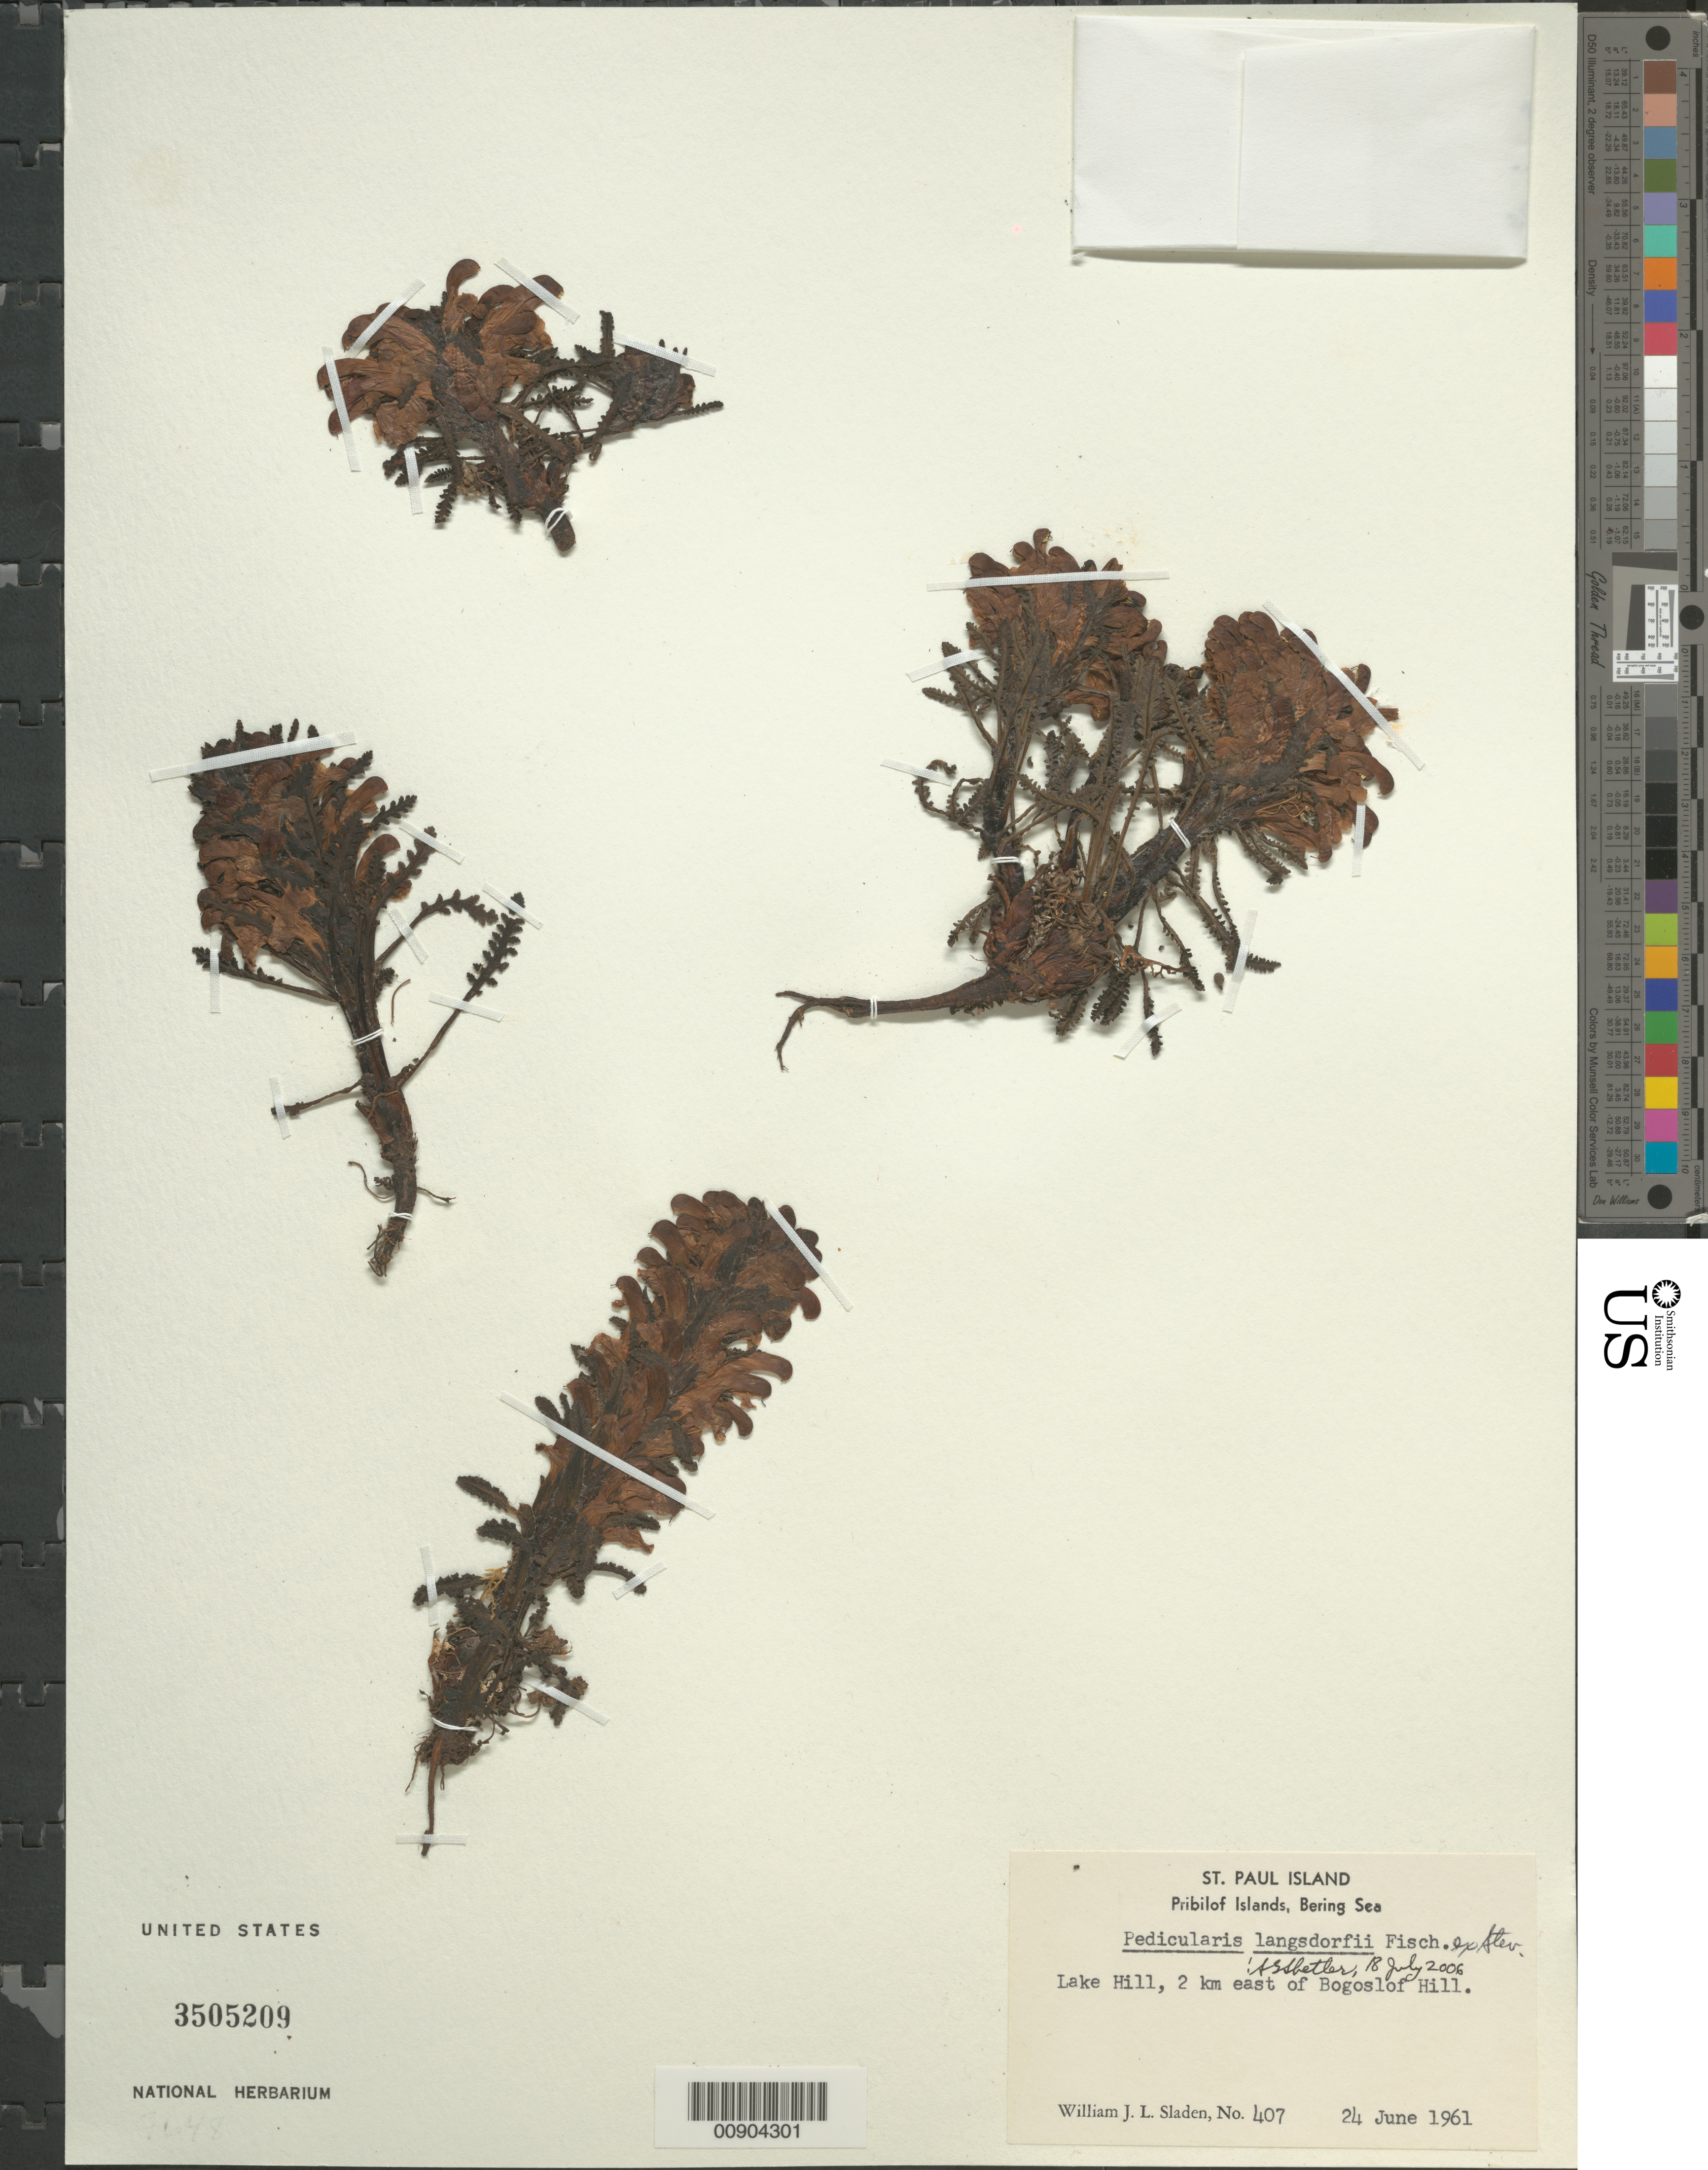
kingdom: Plantae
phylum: Tracheophyta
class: Magnoliopsida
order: Lamiales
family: Orobanchaceae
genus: Pedicularis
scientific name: Pedicularis langsdorffii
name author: Fisch. ex Steven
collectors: W. Sladen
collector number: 407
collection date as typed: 24 Jun 1961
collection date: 1961-06-24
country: United States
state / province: Alaska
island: St. Paul Island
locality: Lake Hill, 2 km. east of Bogoslof Hill., Bering Sea, Pribilof Islands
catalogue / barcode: US 3505209